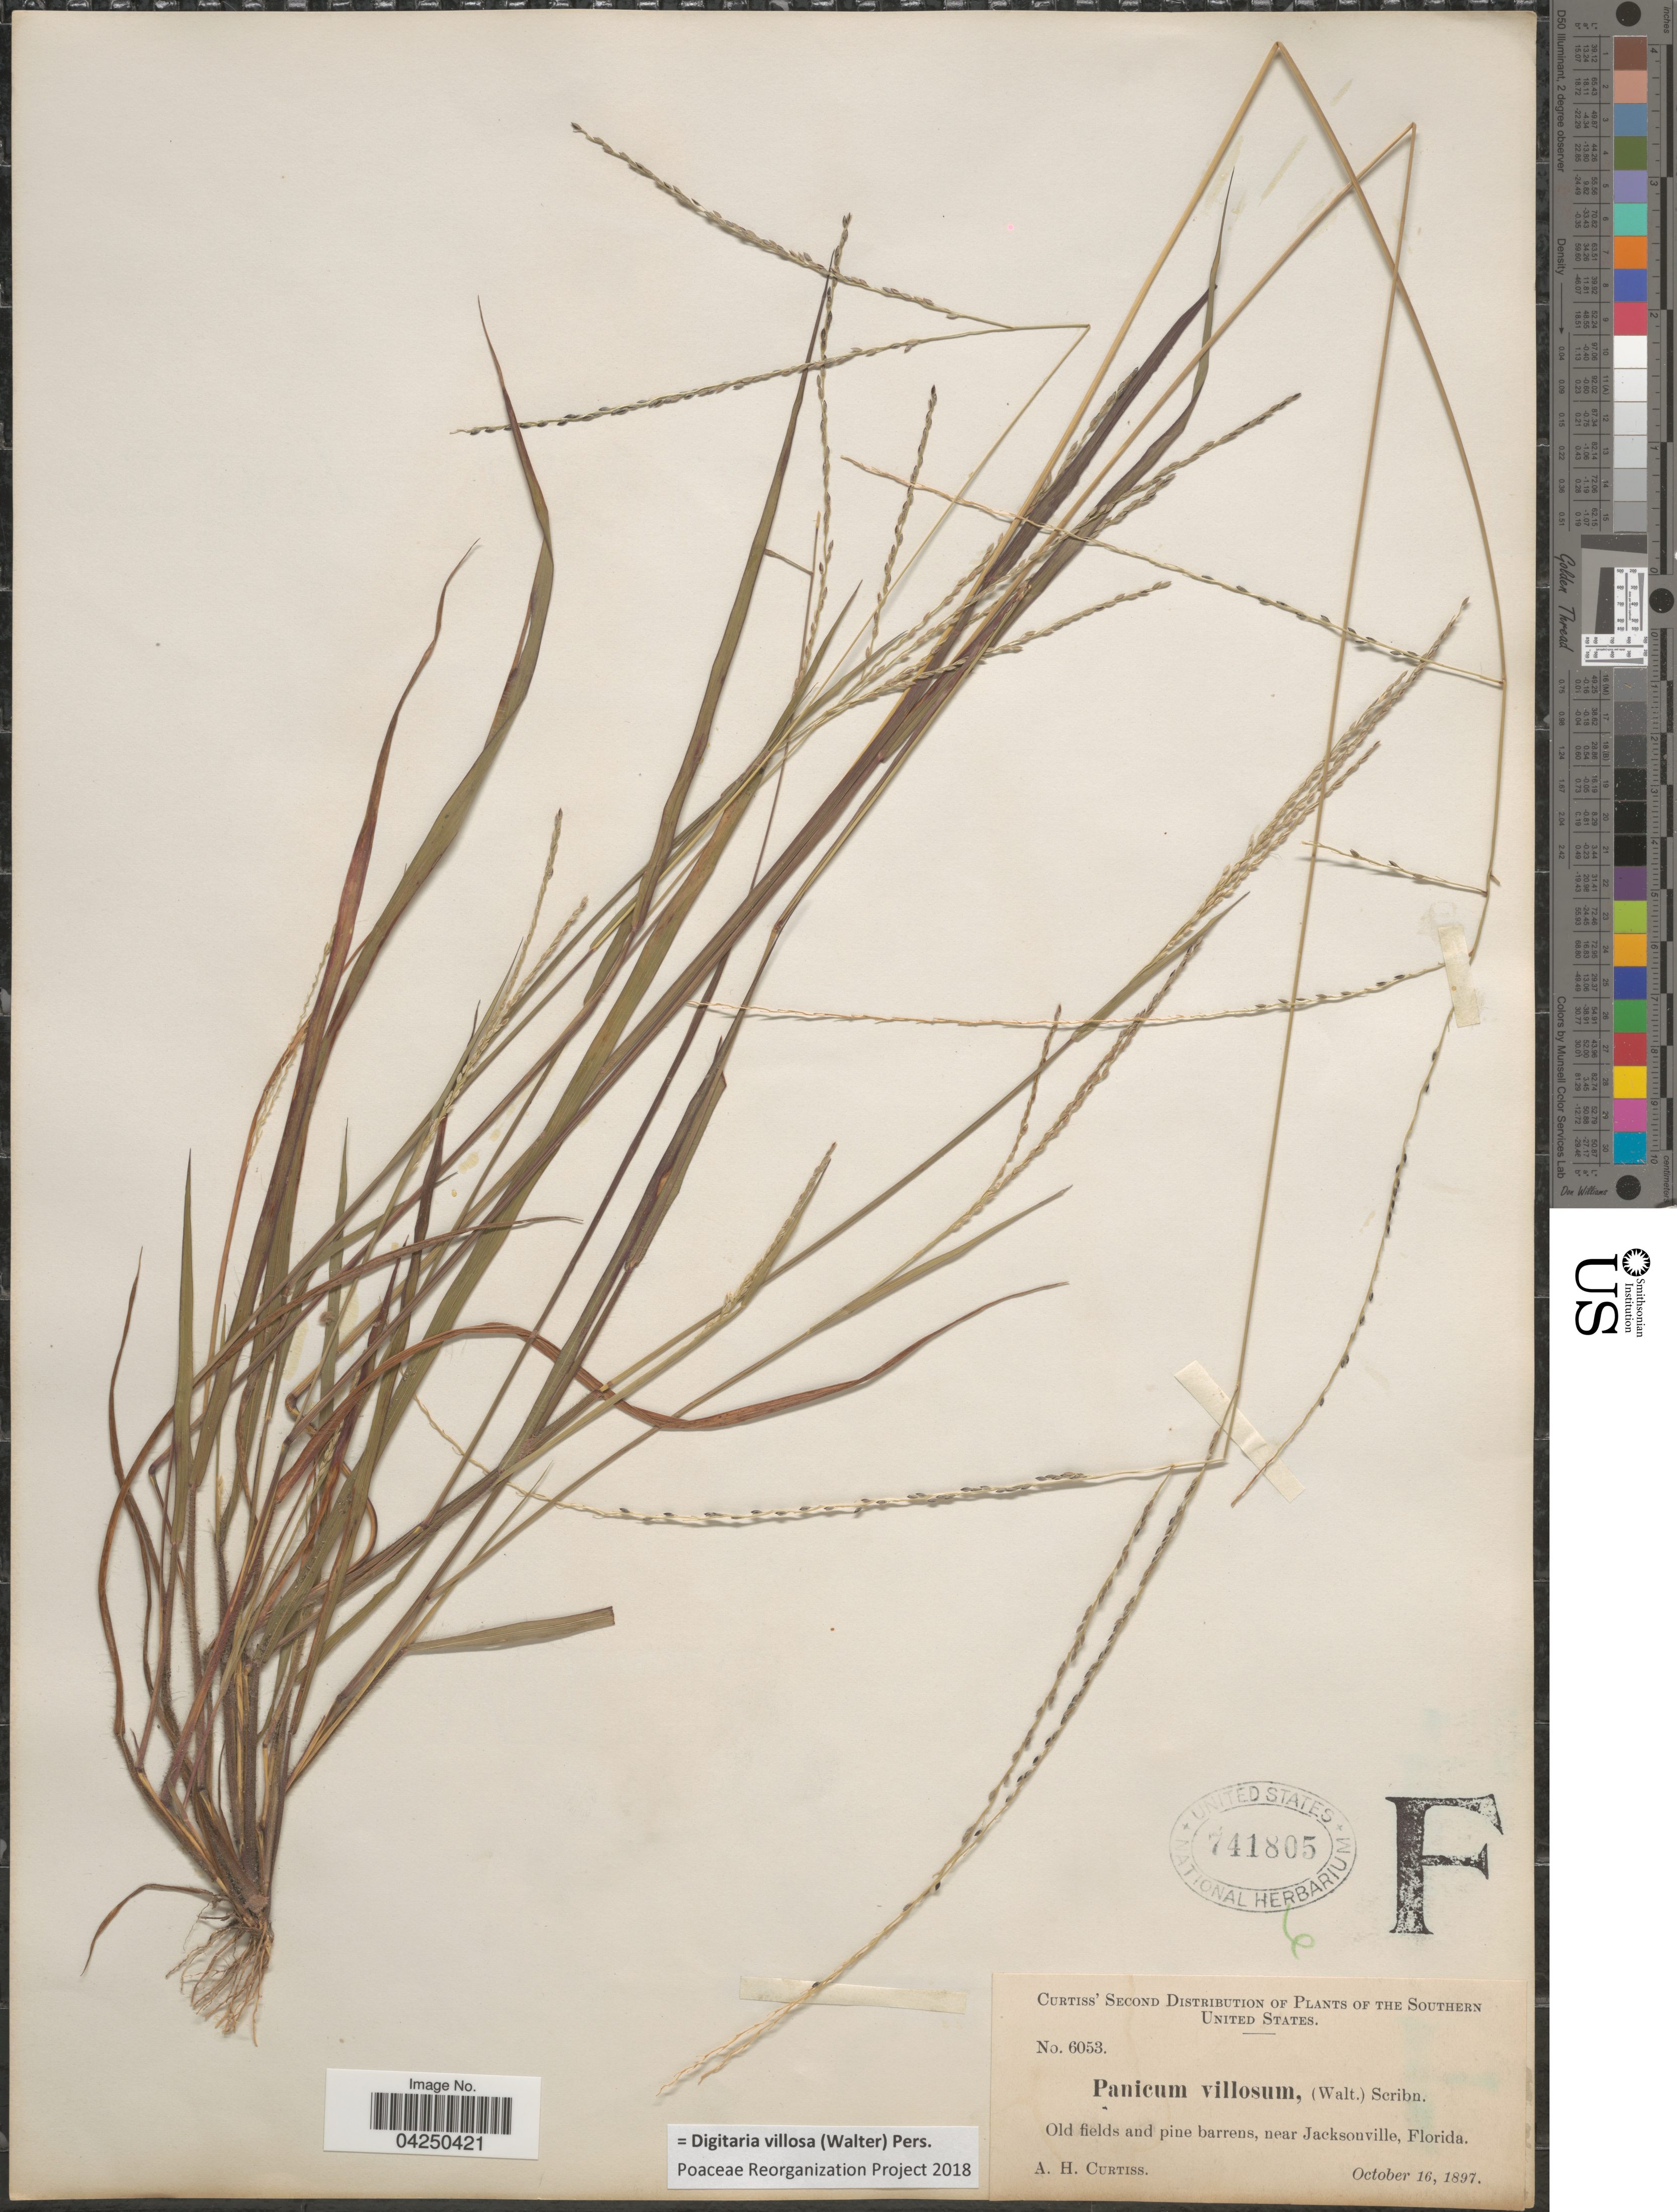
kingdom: Plantae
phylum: Tracheophyta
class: Liliopsida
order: Poales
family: Poaceae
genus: Digitaria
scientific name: Digitaria villosa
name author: (Walter) Pers.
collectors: A. H. Curtiss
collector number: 6053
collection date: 1897-10-16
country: United States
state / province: Florida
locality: Southern United States. Old fields and pine barrens, near Jacksonville.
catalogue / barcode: US 741805